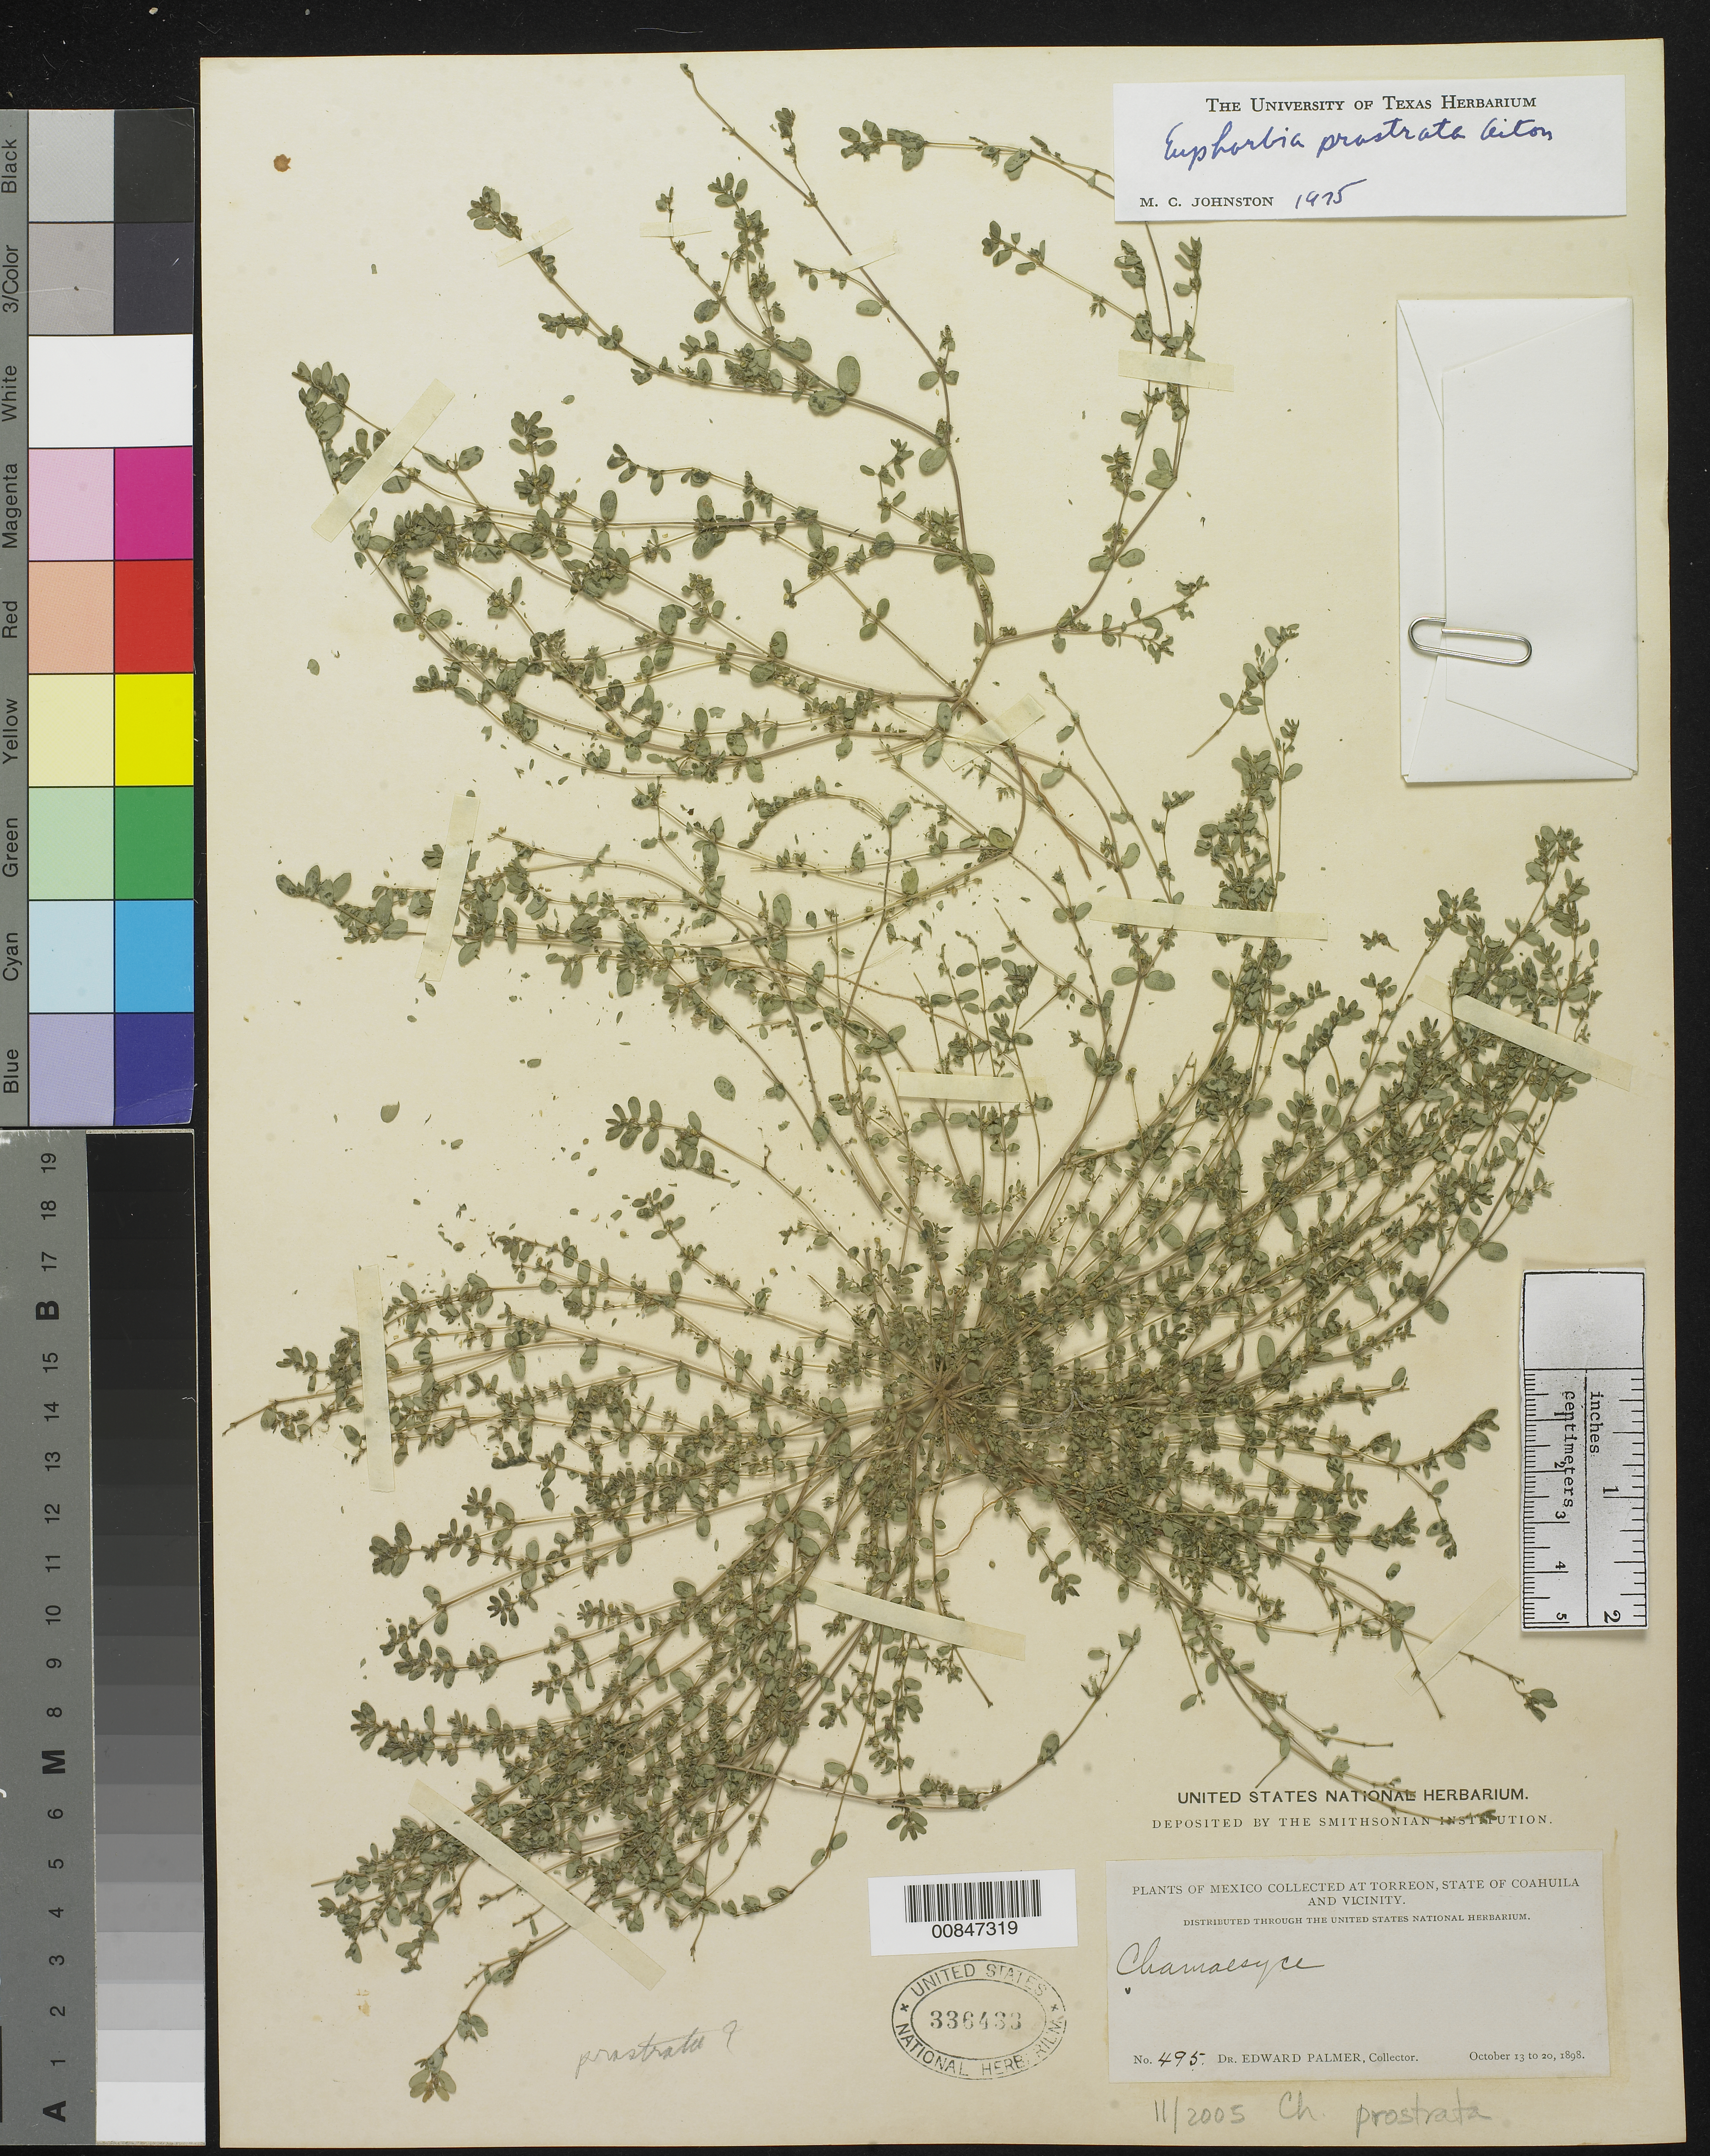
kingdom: Plantae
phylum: Tracheophyta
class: Magnoliopsida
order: Malpighiales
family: Euphorbiaceae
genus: Euphorbia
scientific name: Euphorbia prostrata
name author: Aiton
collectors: E. Palmer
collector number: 495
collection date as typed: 13 Oct 1898 to 20 Oct 1898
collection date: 1898-10-13/1898-10-20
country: Mexico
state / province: Coahuila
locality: Torreon, Coahuila and vicinity.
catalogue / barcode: US 336433